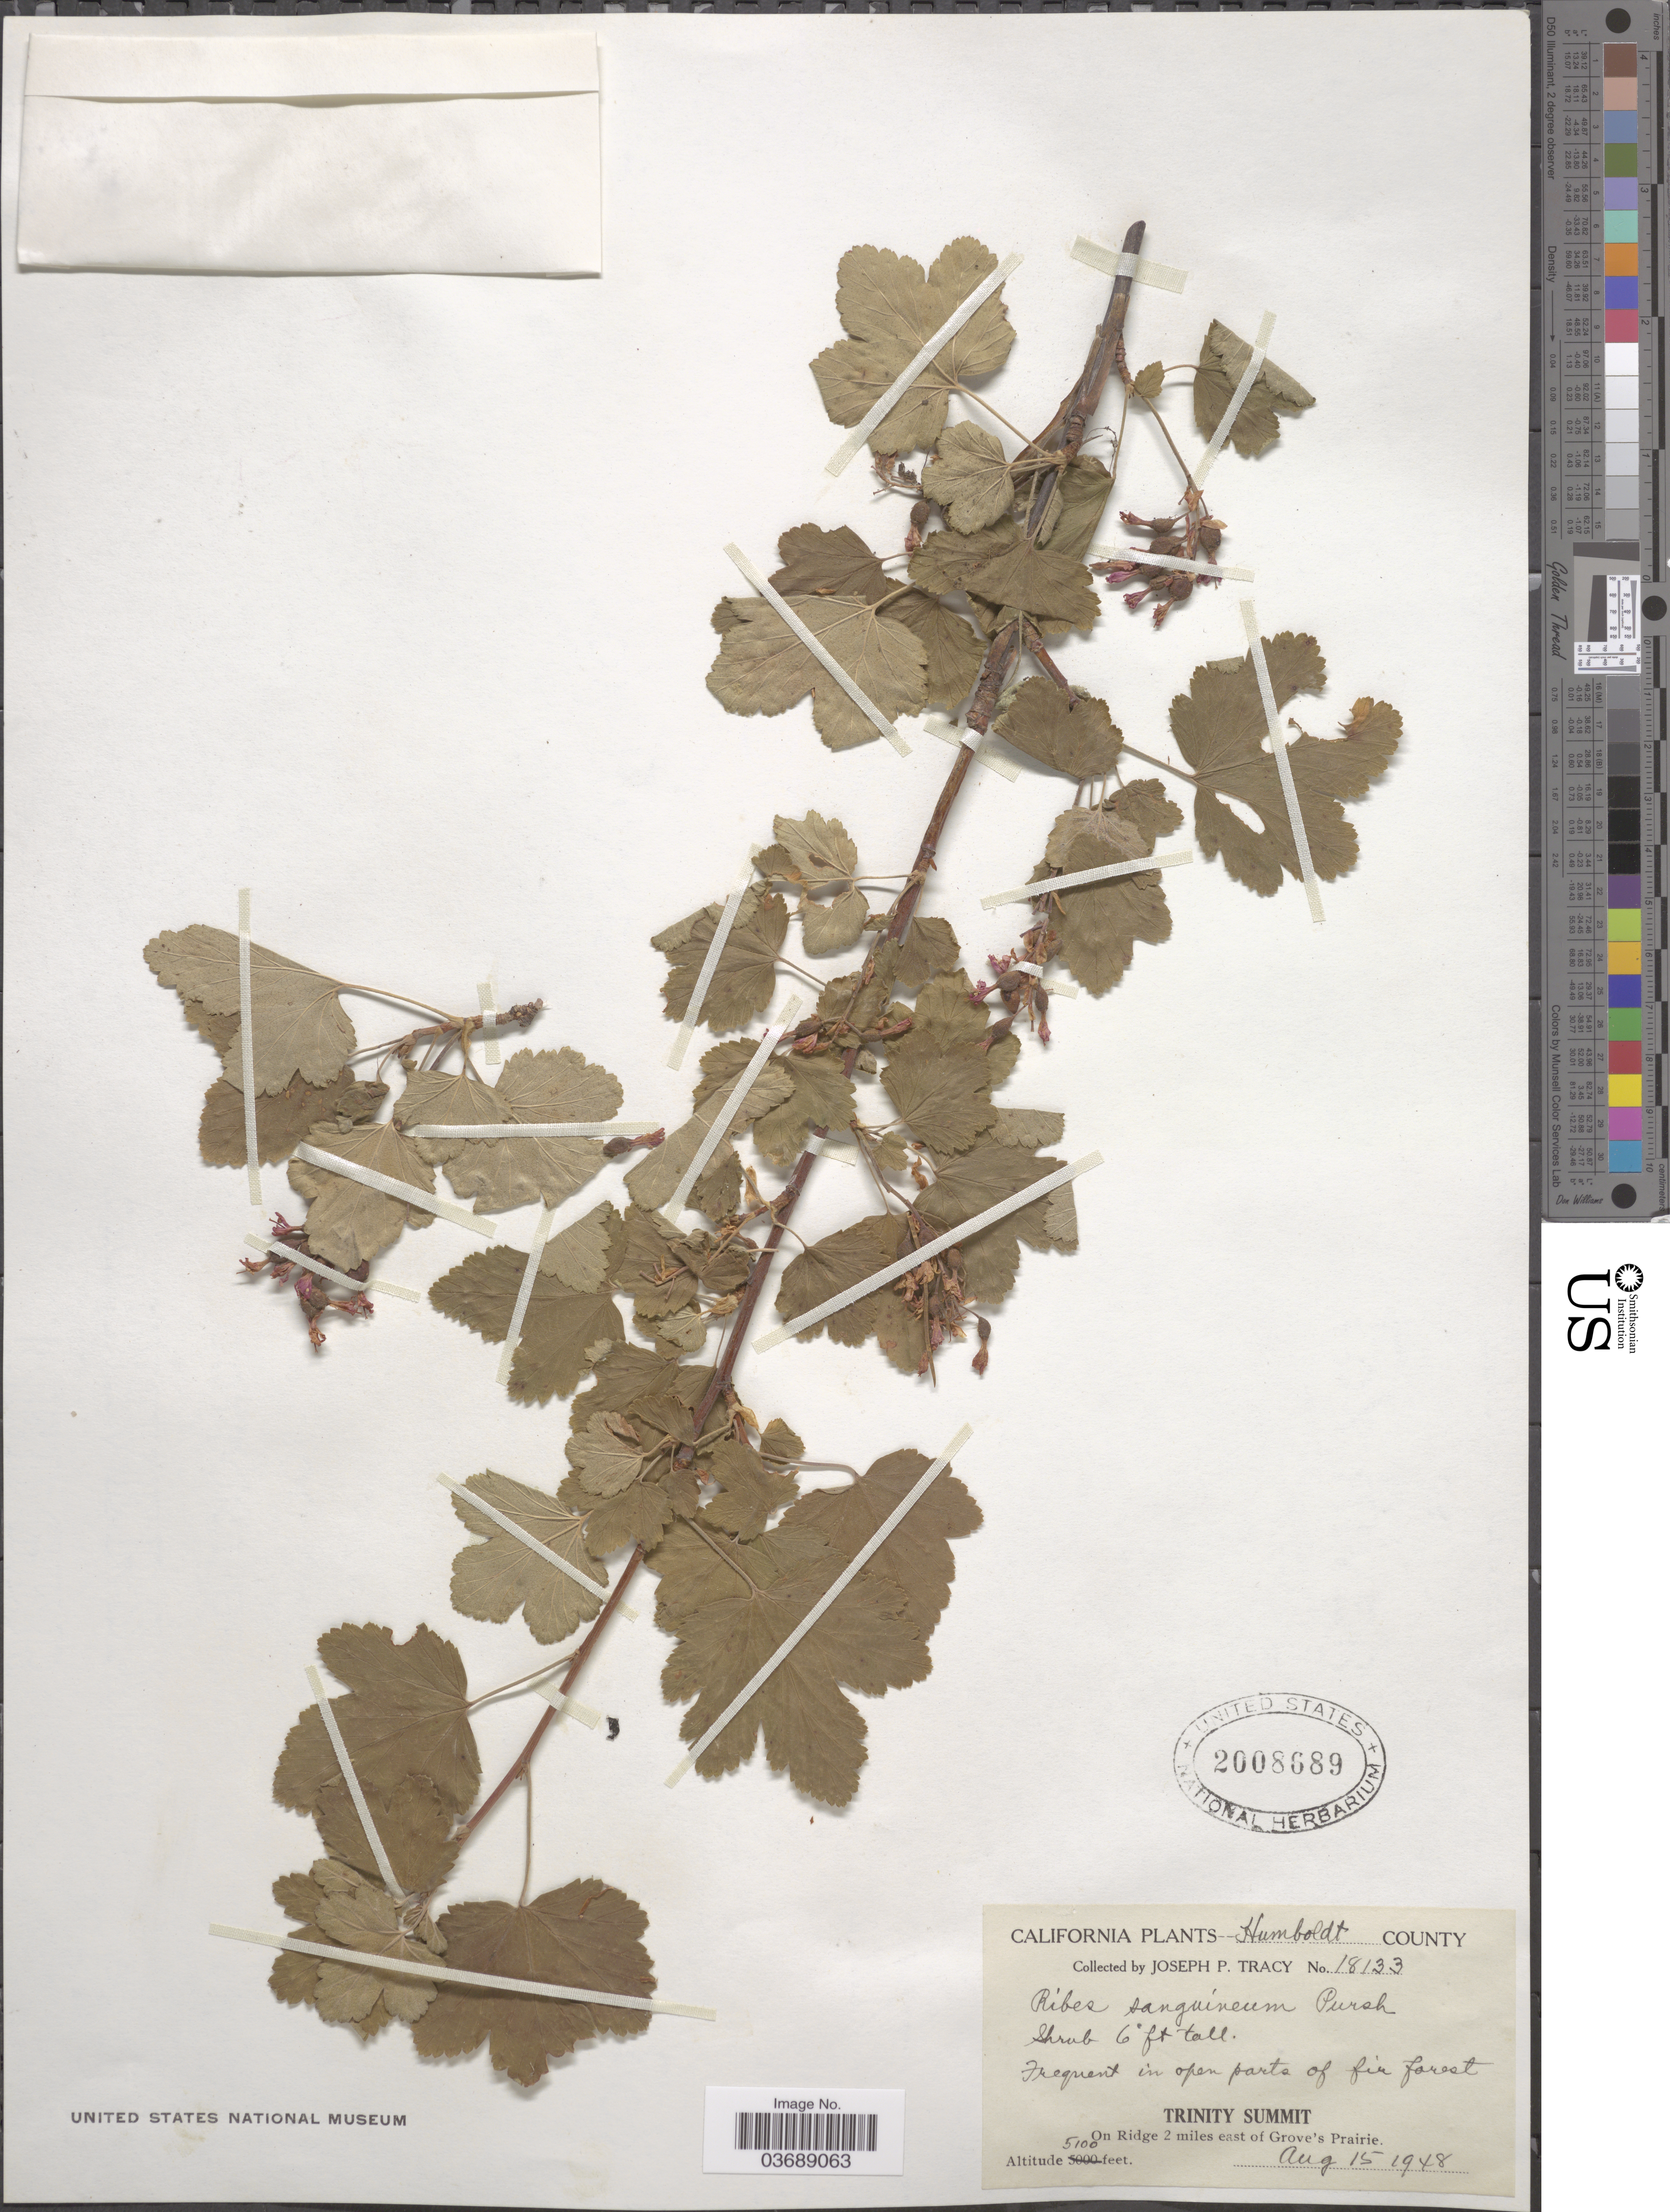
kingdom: Plantae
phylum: Tracheophyta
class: Magnoliopsida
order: Saxifragales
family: Grossulariaceae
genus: Ribes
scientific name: Ribes sanguineum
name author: Pursh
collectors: J. Tracy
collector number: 18133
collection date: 1948-08-15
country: United States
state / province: California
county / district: Humboldt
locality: Humboldt County. Trinity Summit. On Ridge 2 miles east of Grove's Prairie.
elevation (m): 1554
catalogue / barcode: US 2008689